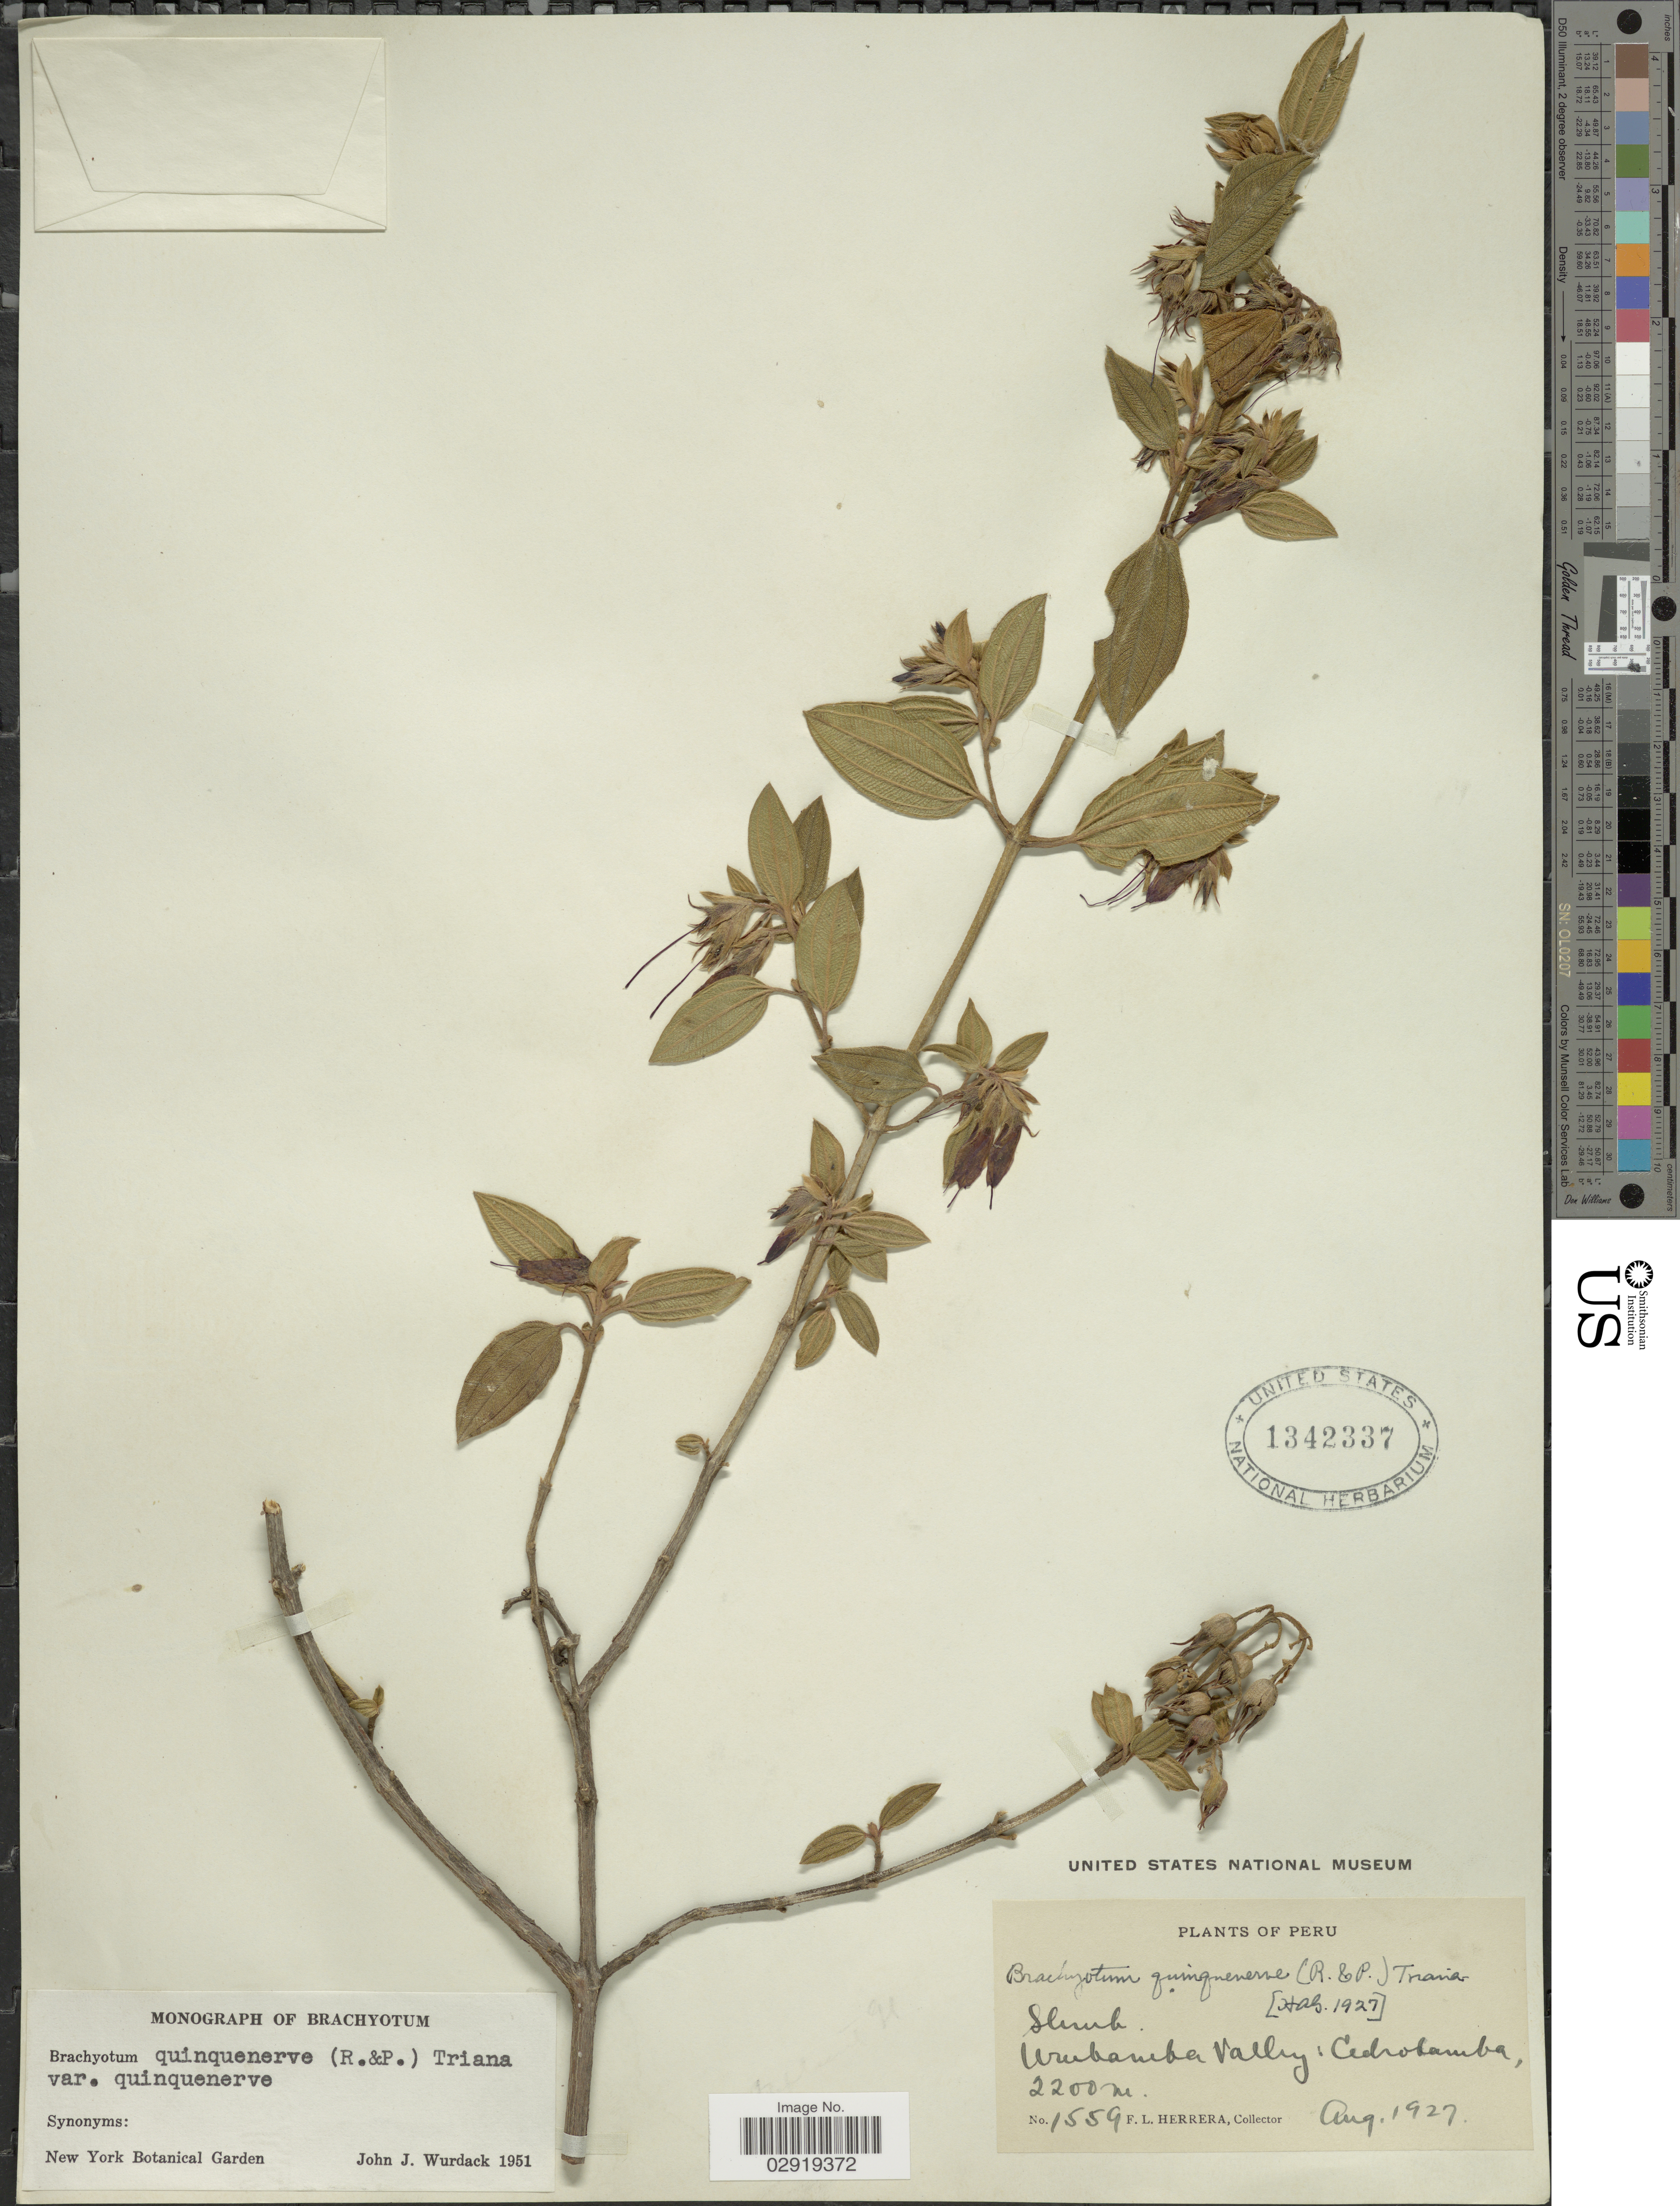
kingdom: Plantae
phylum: Tracheophyta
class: Magnoliopsida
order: Myrtales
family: Melastomataceae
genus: Brachyotum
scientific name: Brachyotum quinquenerve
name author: (Ruiz & Pav.) Triana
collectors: F. L. Herrera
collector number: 1559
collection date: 1927-08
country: Peru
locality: Urubamba Valley: Cedrobamba.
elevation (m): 2200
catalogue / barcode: US 1342337